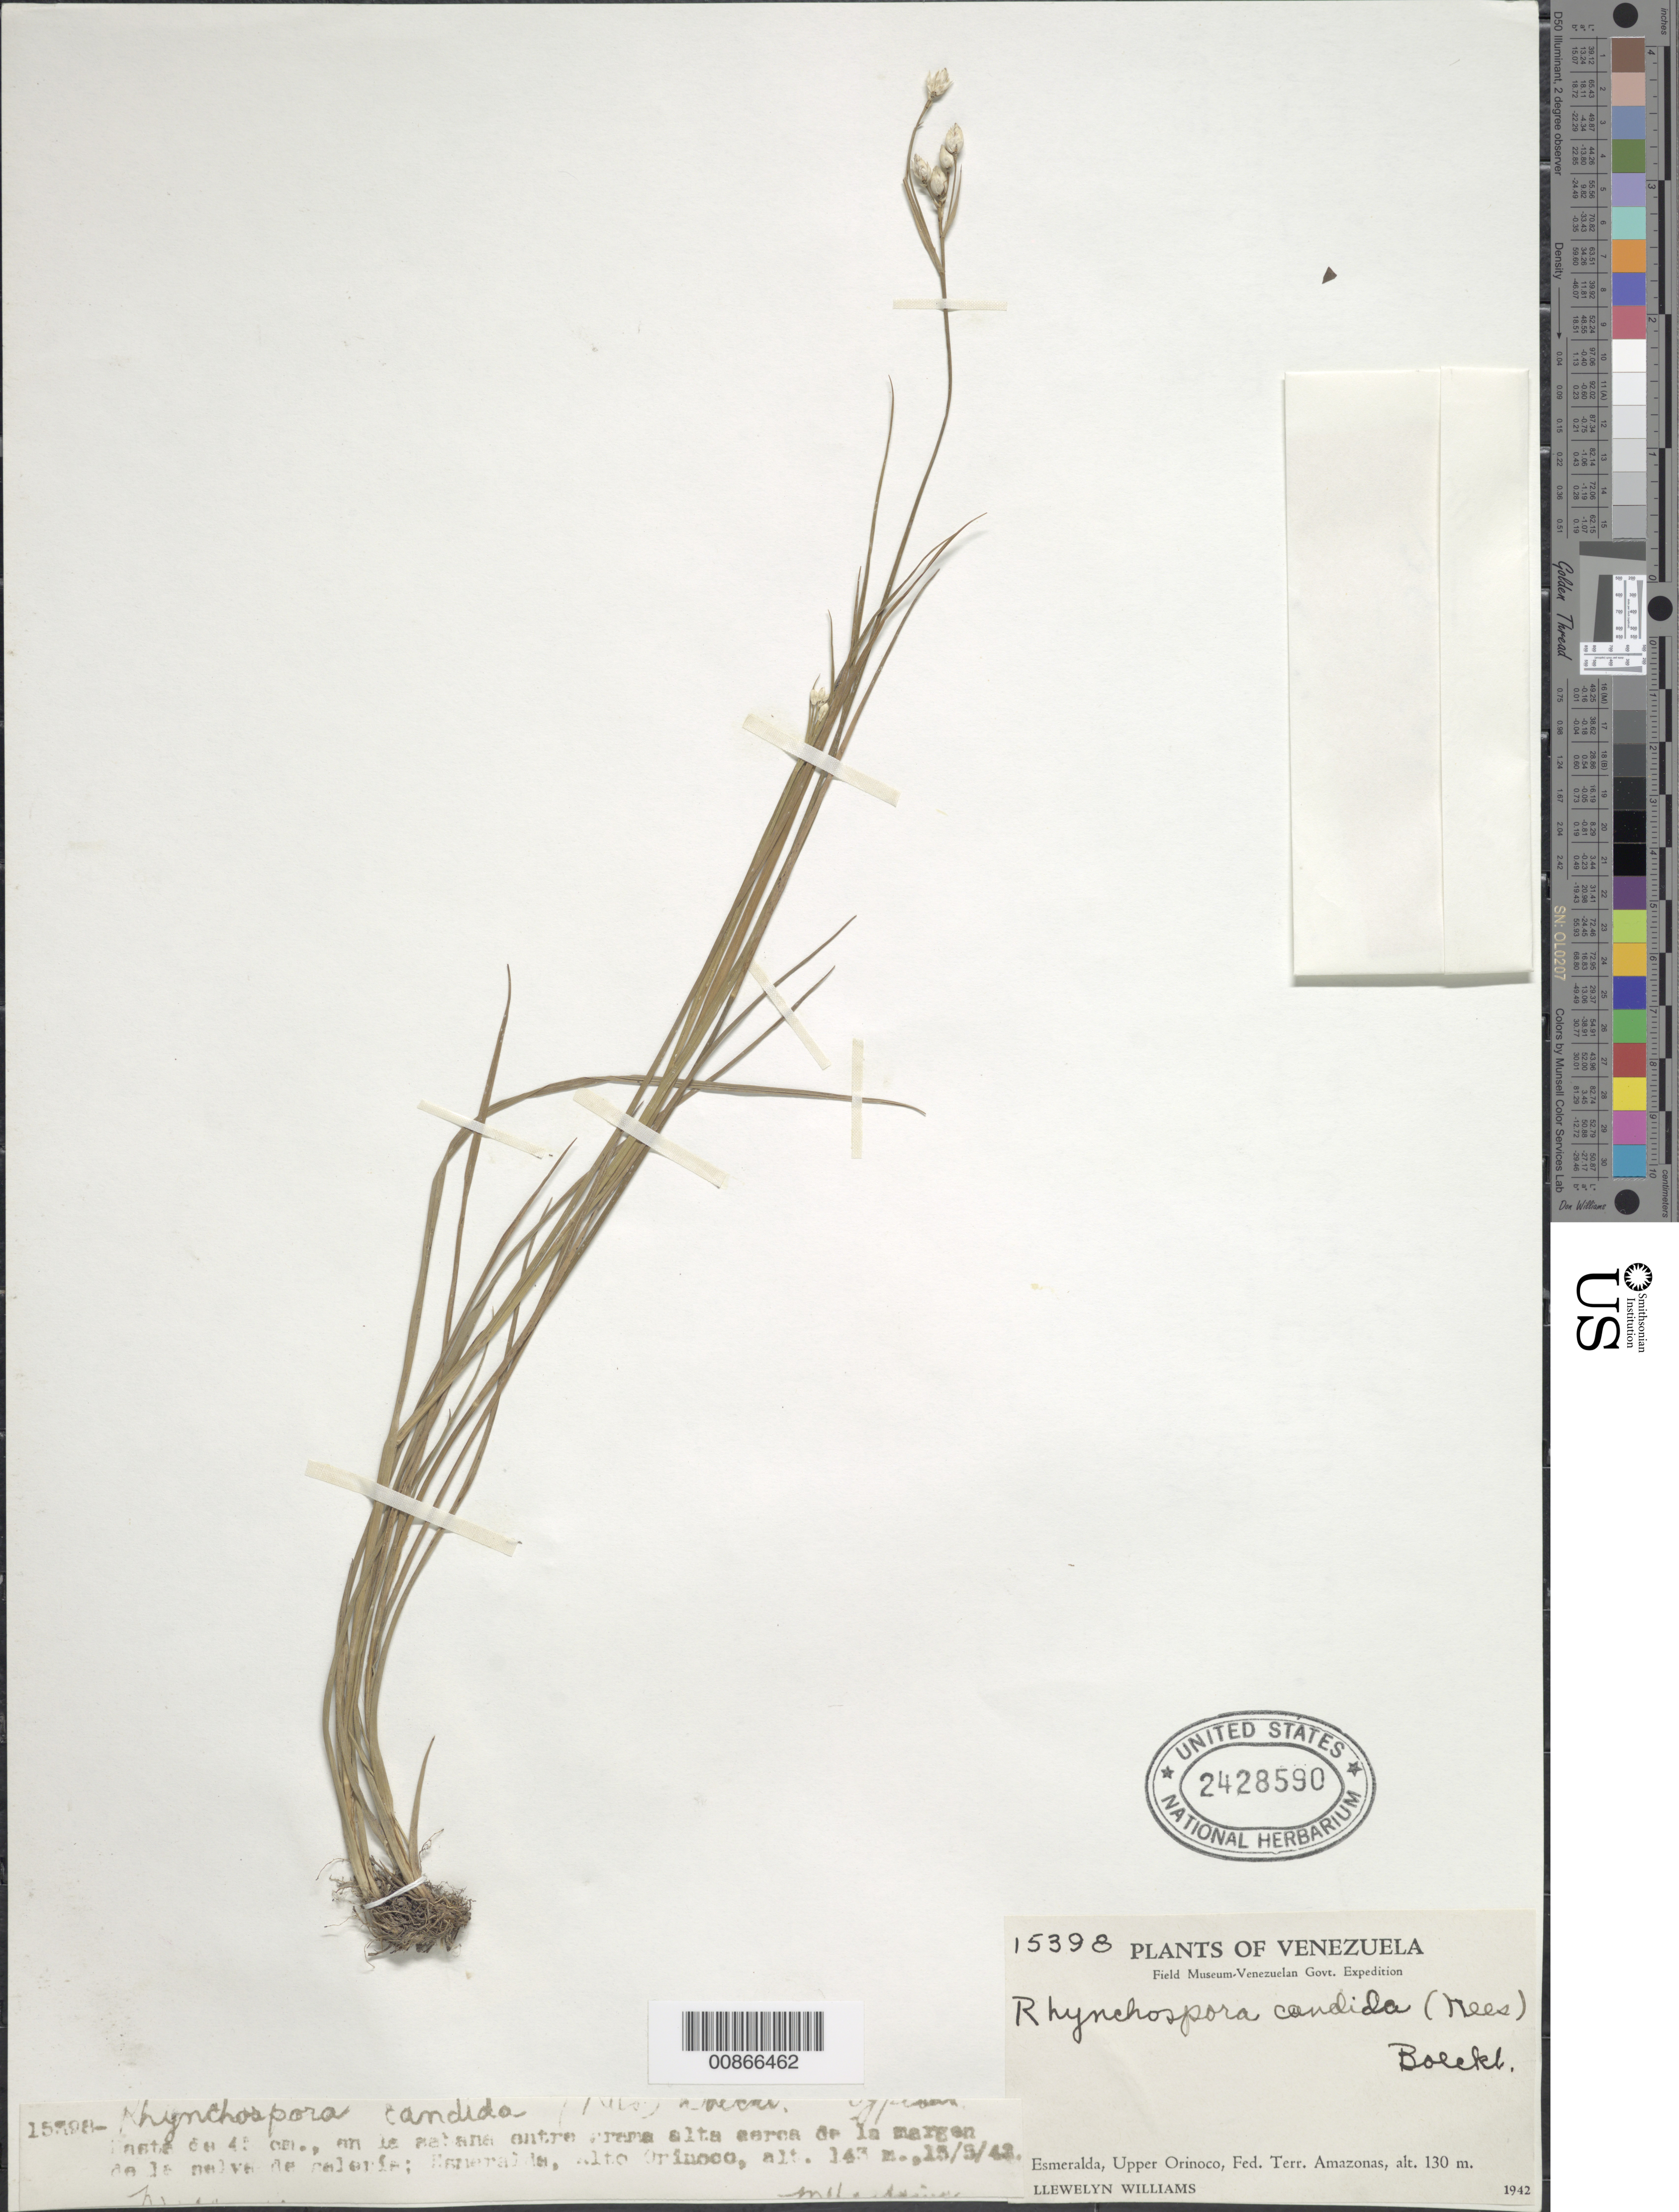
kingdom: Plantae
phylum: Tracheophyta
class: Liliopsida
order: Poales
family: Cyperaceae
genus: Rhynchospora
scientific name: Rhynchospora candida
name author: (Nees) Boeckeler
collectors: Ll. Williams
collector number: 15398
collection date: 1942-05-15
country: Venezuela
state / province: Amazonas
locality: Esmeralda, Upper Orinoco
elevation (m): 130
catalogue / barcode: US 2428590